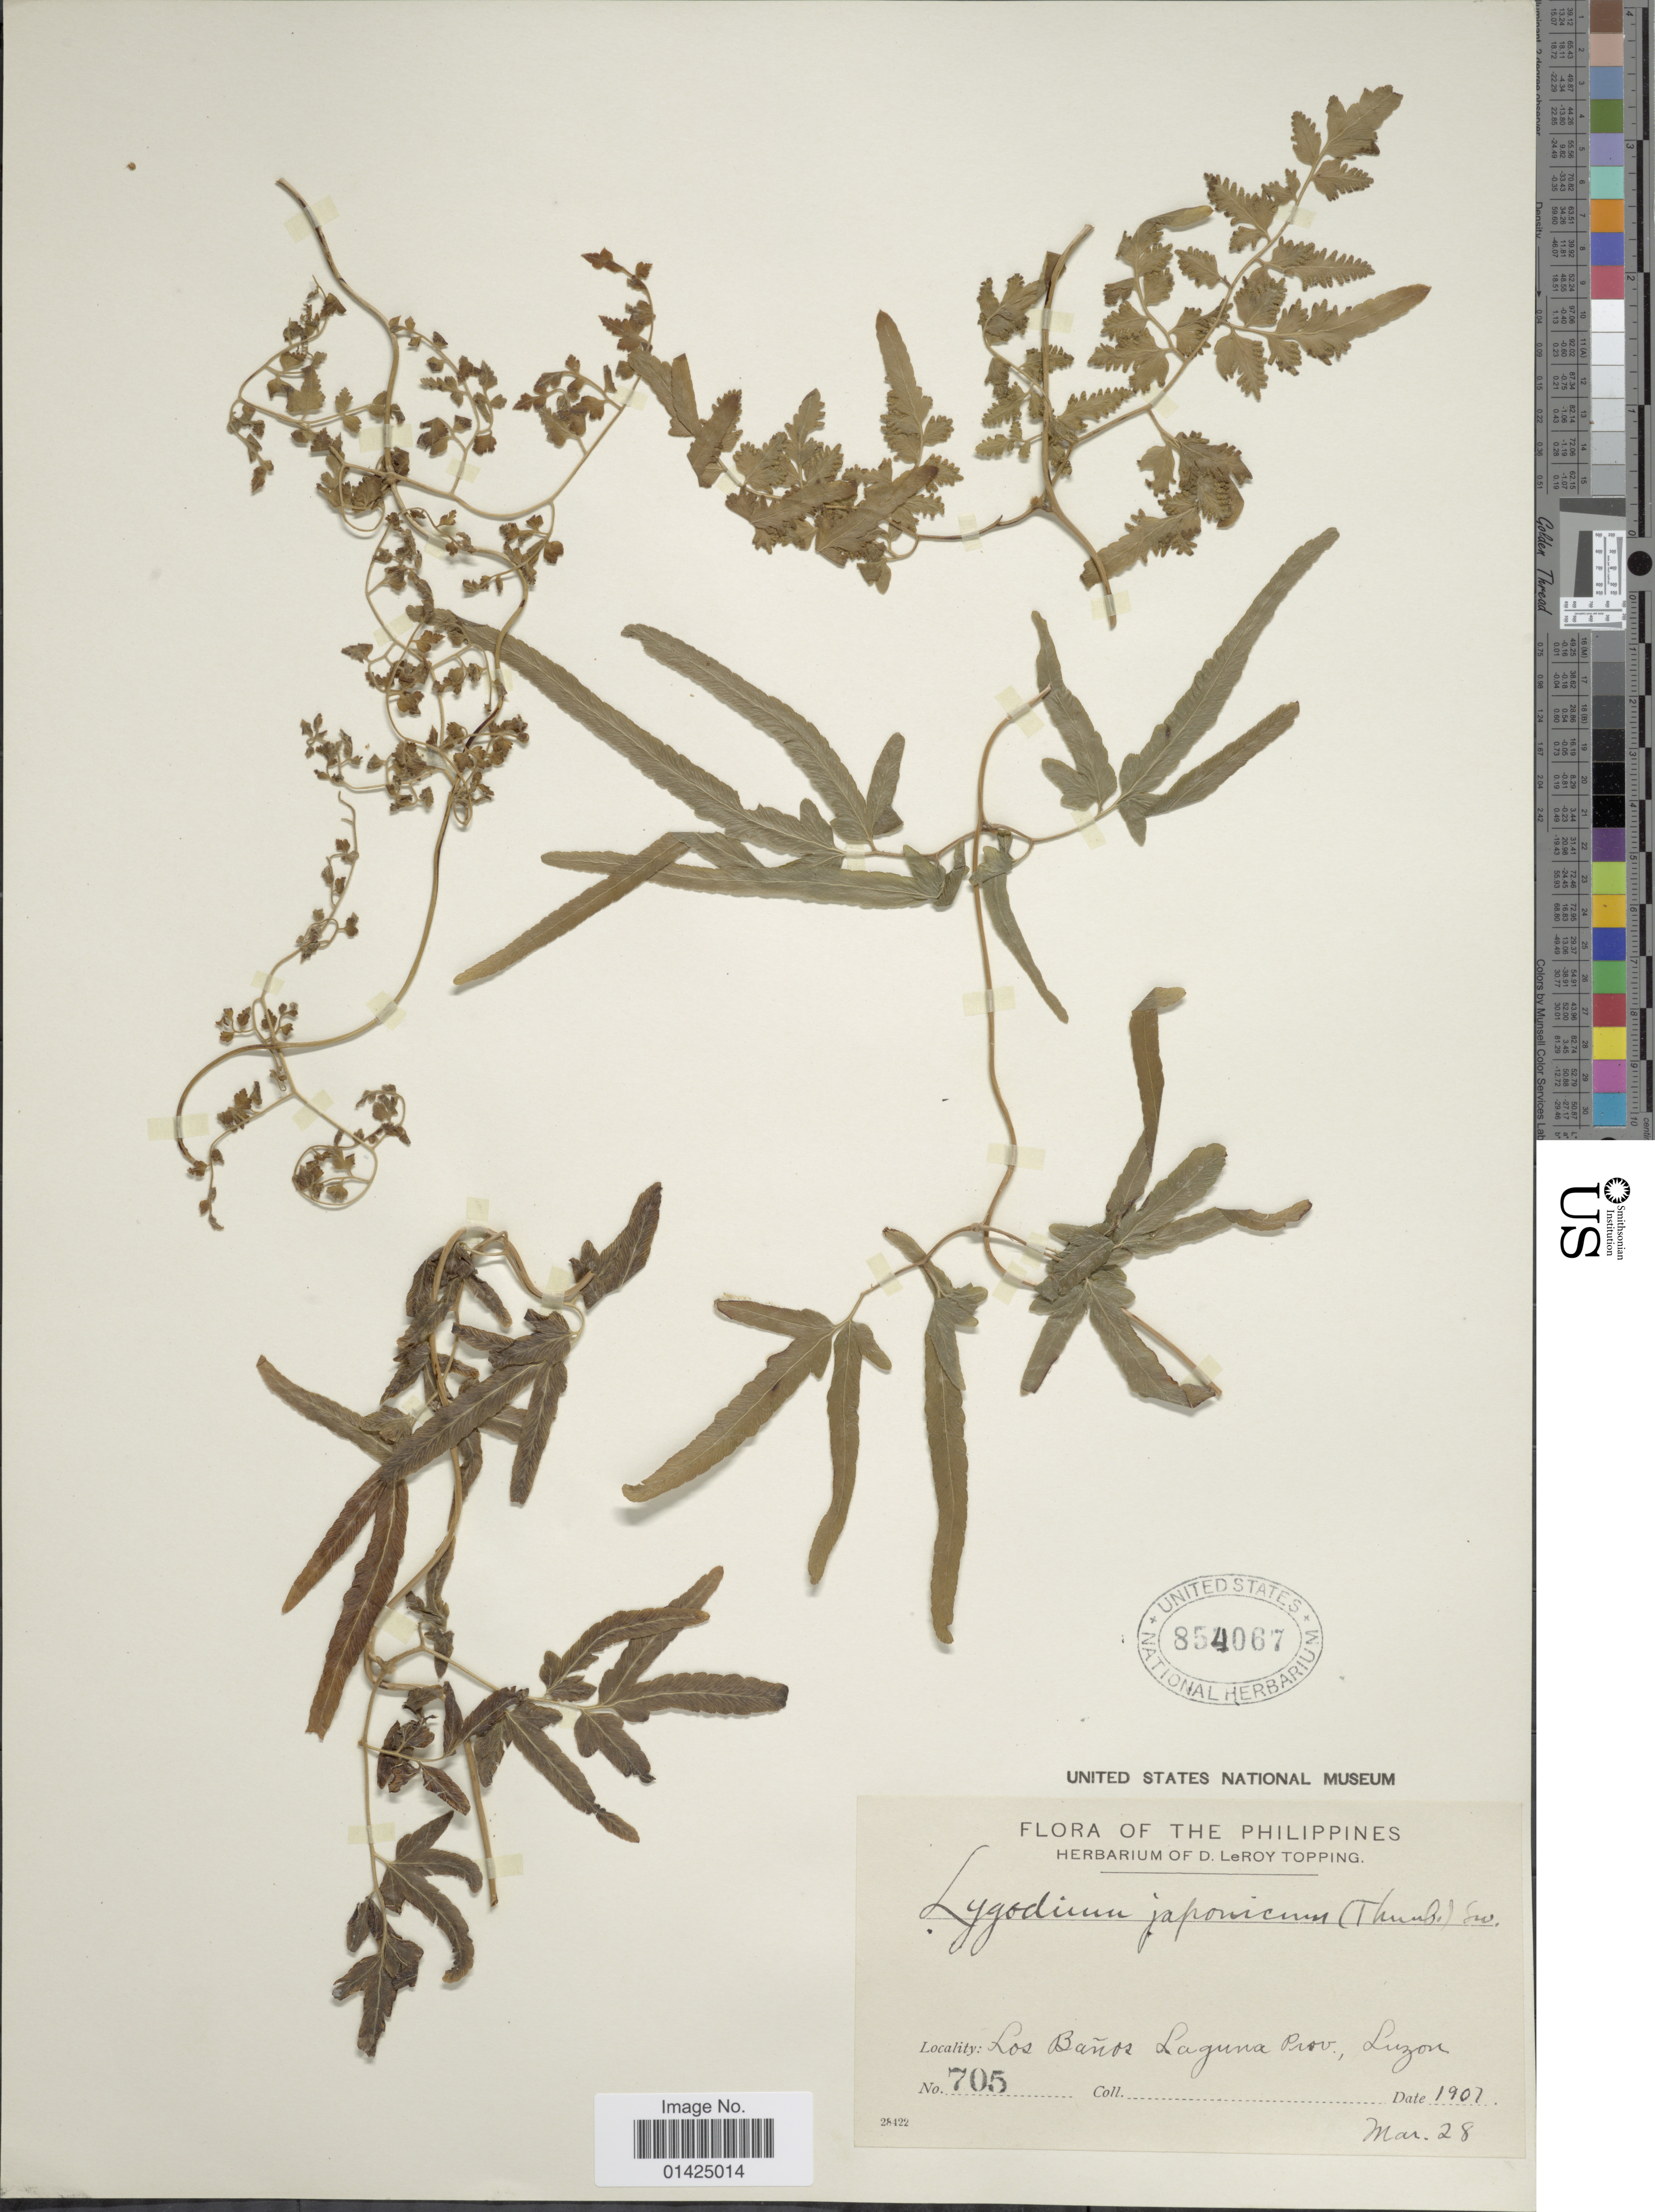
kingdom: Plantae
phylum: Tracheophyta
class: Polypodiopsida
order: Schizaeales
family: Lygodiaceae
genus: Lygodium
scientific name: Lygodium japonicum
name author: (Thunb.) Sw.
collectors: ex herb. D. LeRoy Topping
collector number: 705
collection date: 1907-03-28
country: Philippines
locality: Los Baños, Laguna Prov., Luzon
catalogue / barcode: US 854067